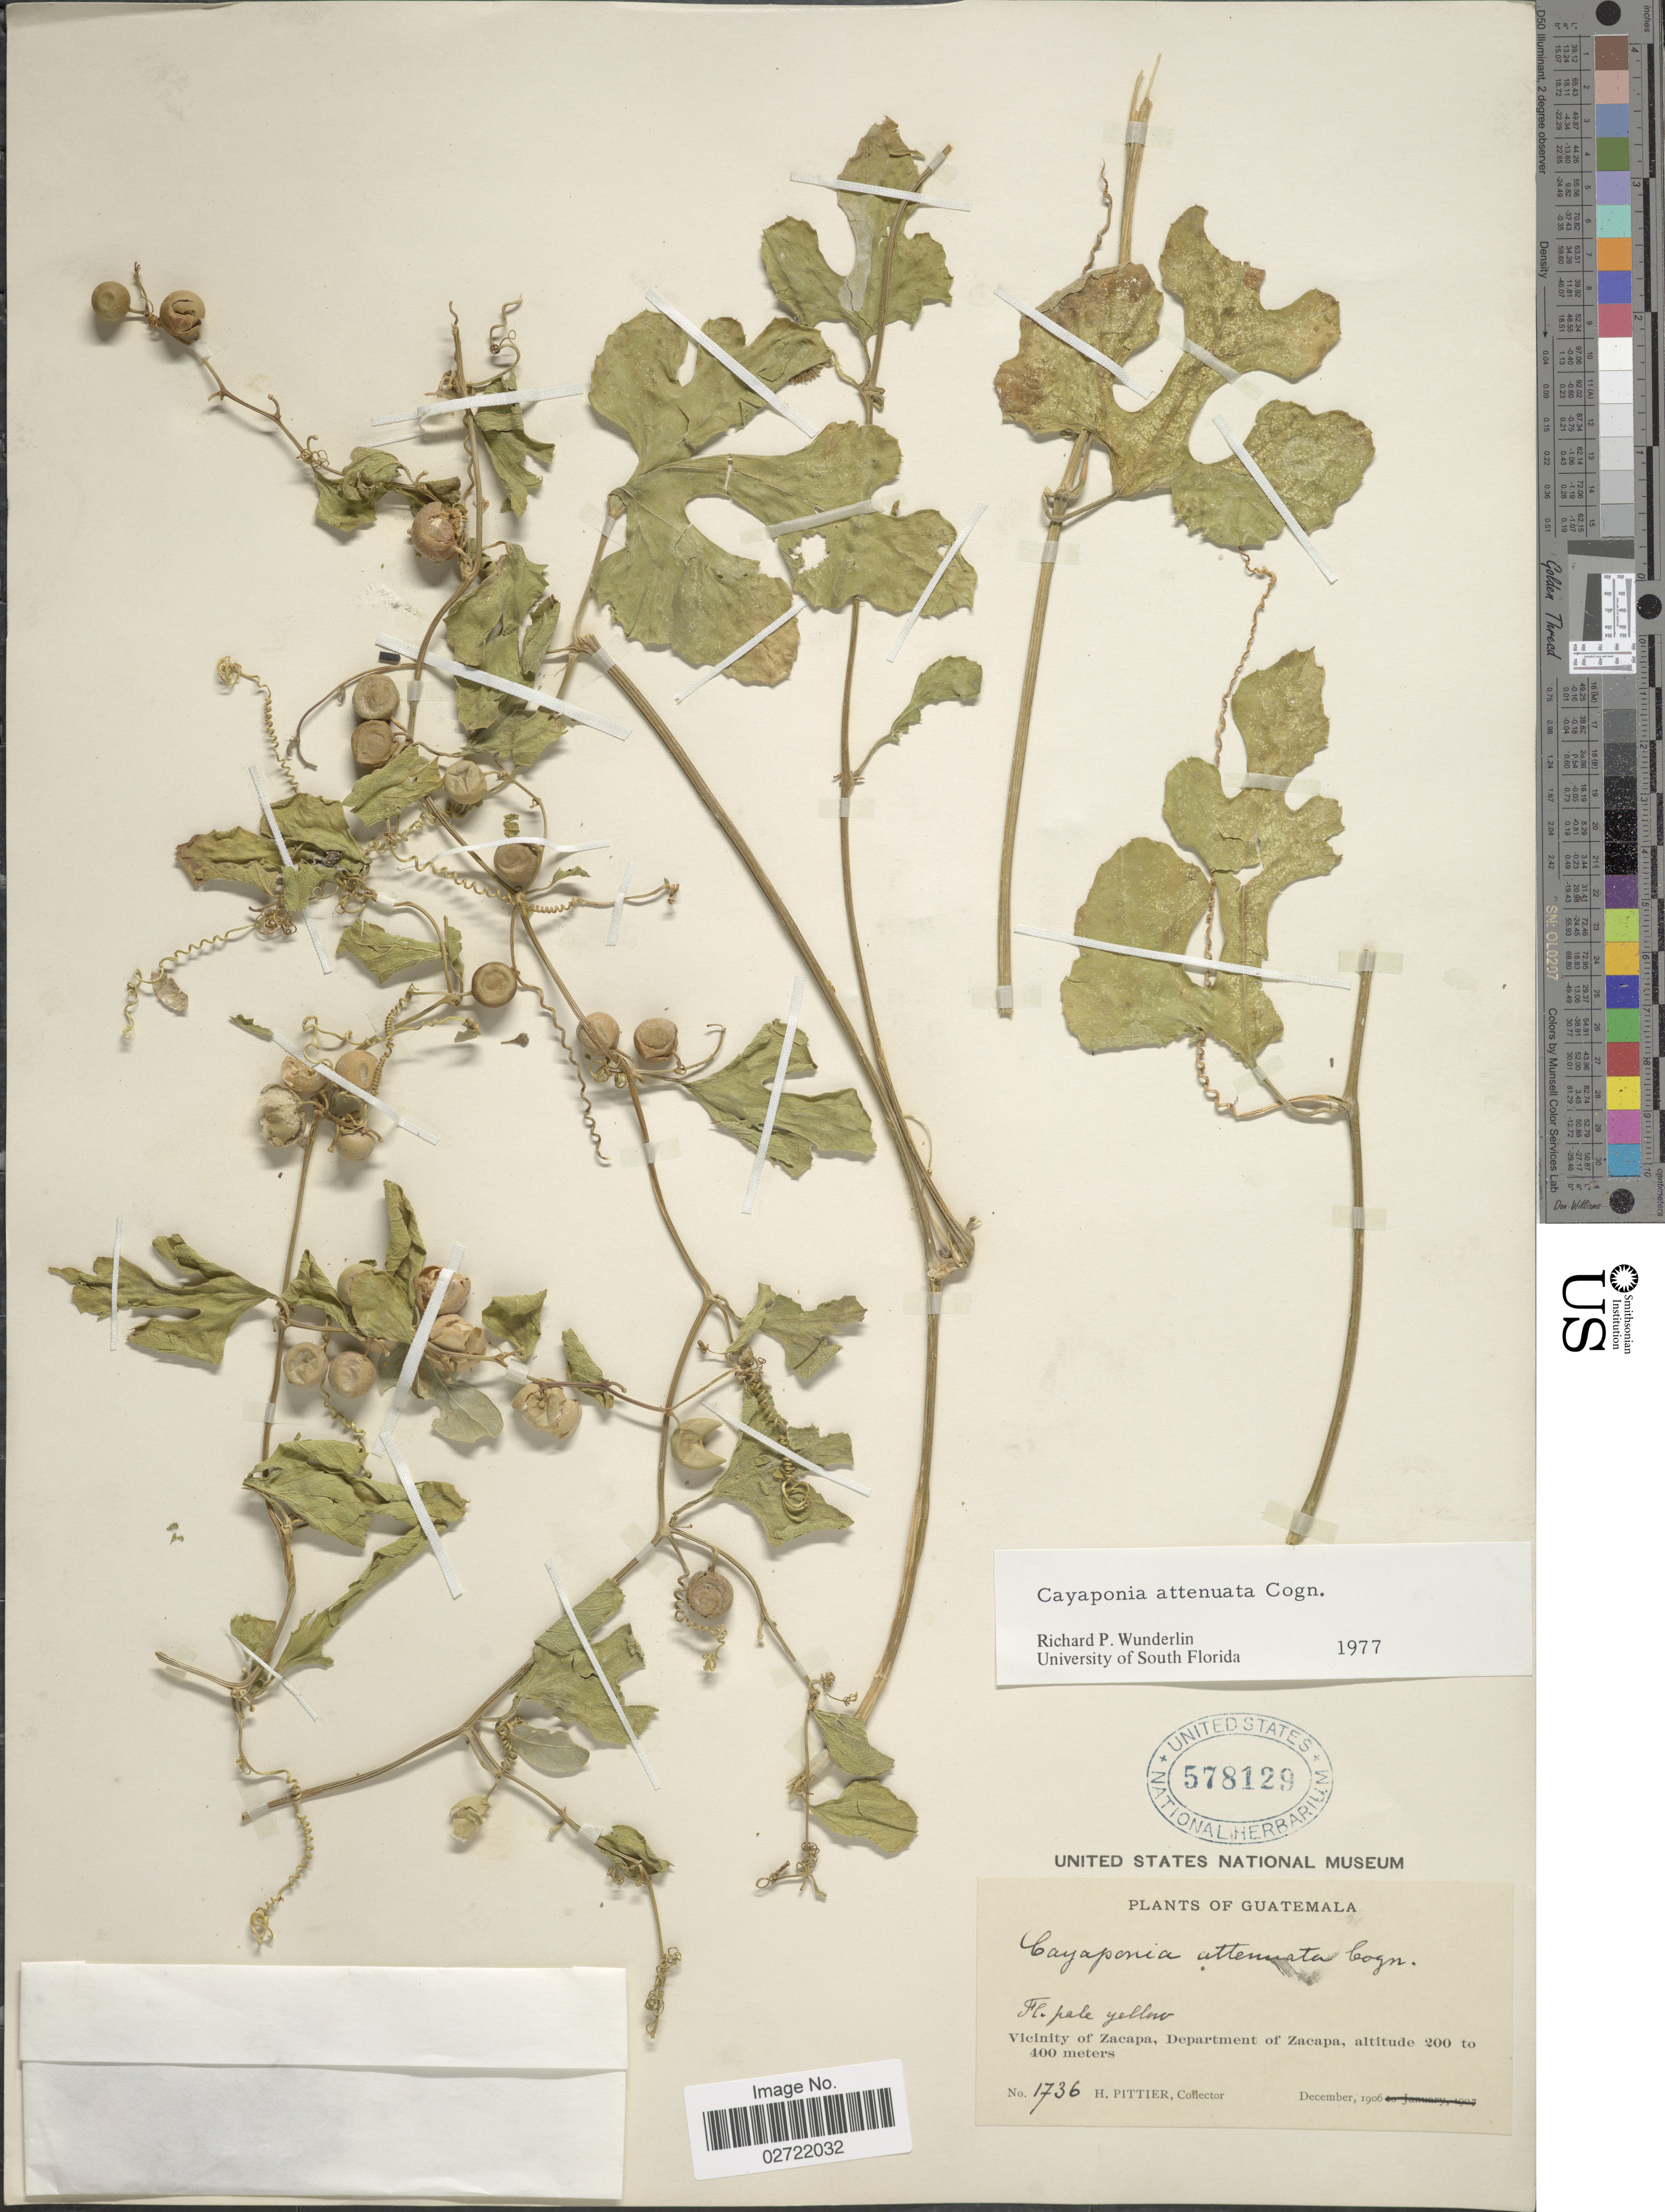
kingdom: Plantae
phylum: Tracheophyta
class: Magnoliopsida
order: Cucurbitales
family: Cucurbitaceae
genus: Cayaponia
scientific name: Cayaponia attenuata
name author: (Hook. & Arn.) Cogn.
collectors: H. F. Pittier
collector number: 1736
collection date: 1906-12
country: Guatemala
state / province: Zacapa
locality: Vicinity of Zacapa, Department of Zacapa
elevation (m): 200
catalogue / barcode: US 578129